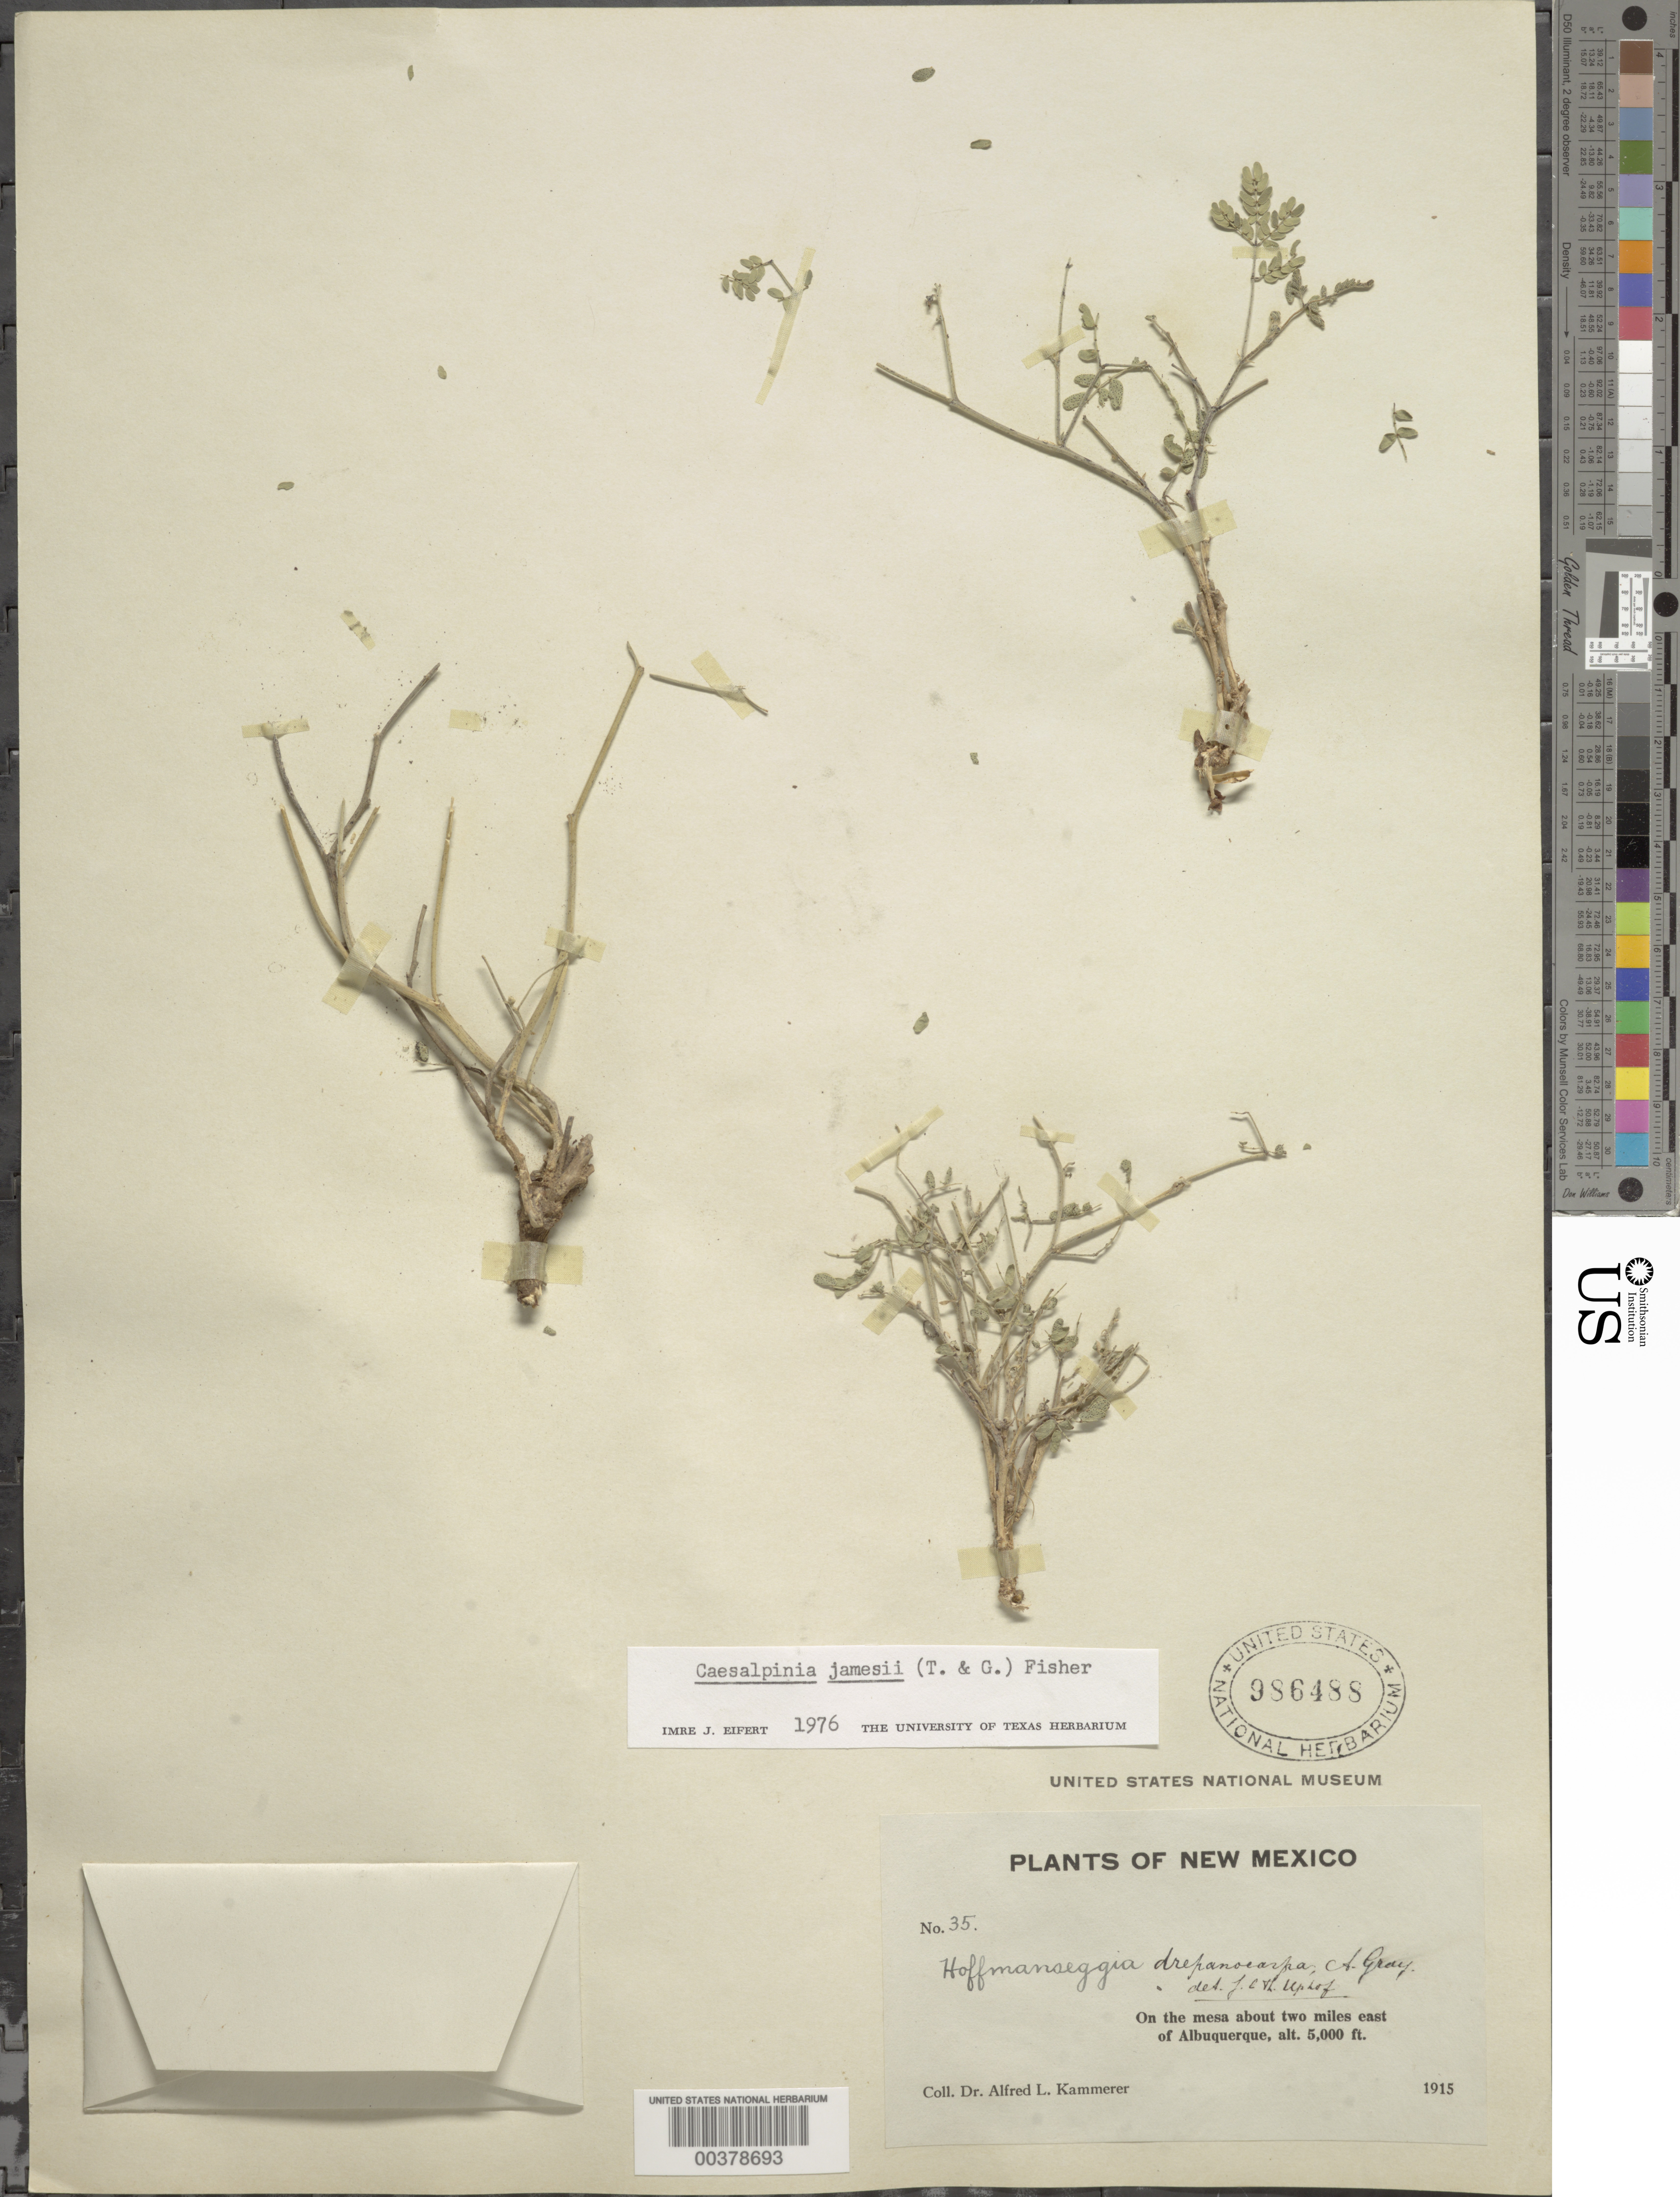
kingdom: Plantae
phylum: Tracheophyta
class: Magnoliopsida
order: Fabales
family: Fabaceae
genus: Pomaria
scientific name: Pomaria jamesii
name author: (Torr. & A. Gray) Walp.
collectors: A. Kammerer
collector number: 35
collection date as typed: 1915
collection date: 1915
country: United States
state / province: New Mexico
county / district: Bernalillo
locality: About 2 mil e of albuquerque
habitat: On mesa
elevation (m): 1524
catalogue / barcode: US 986488